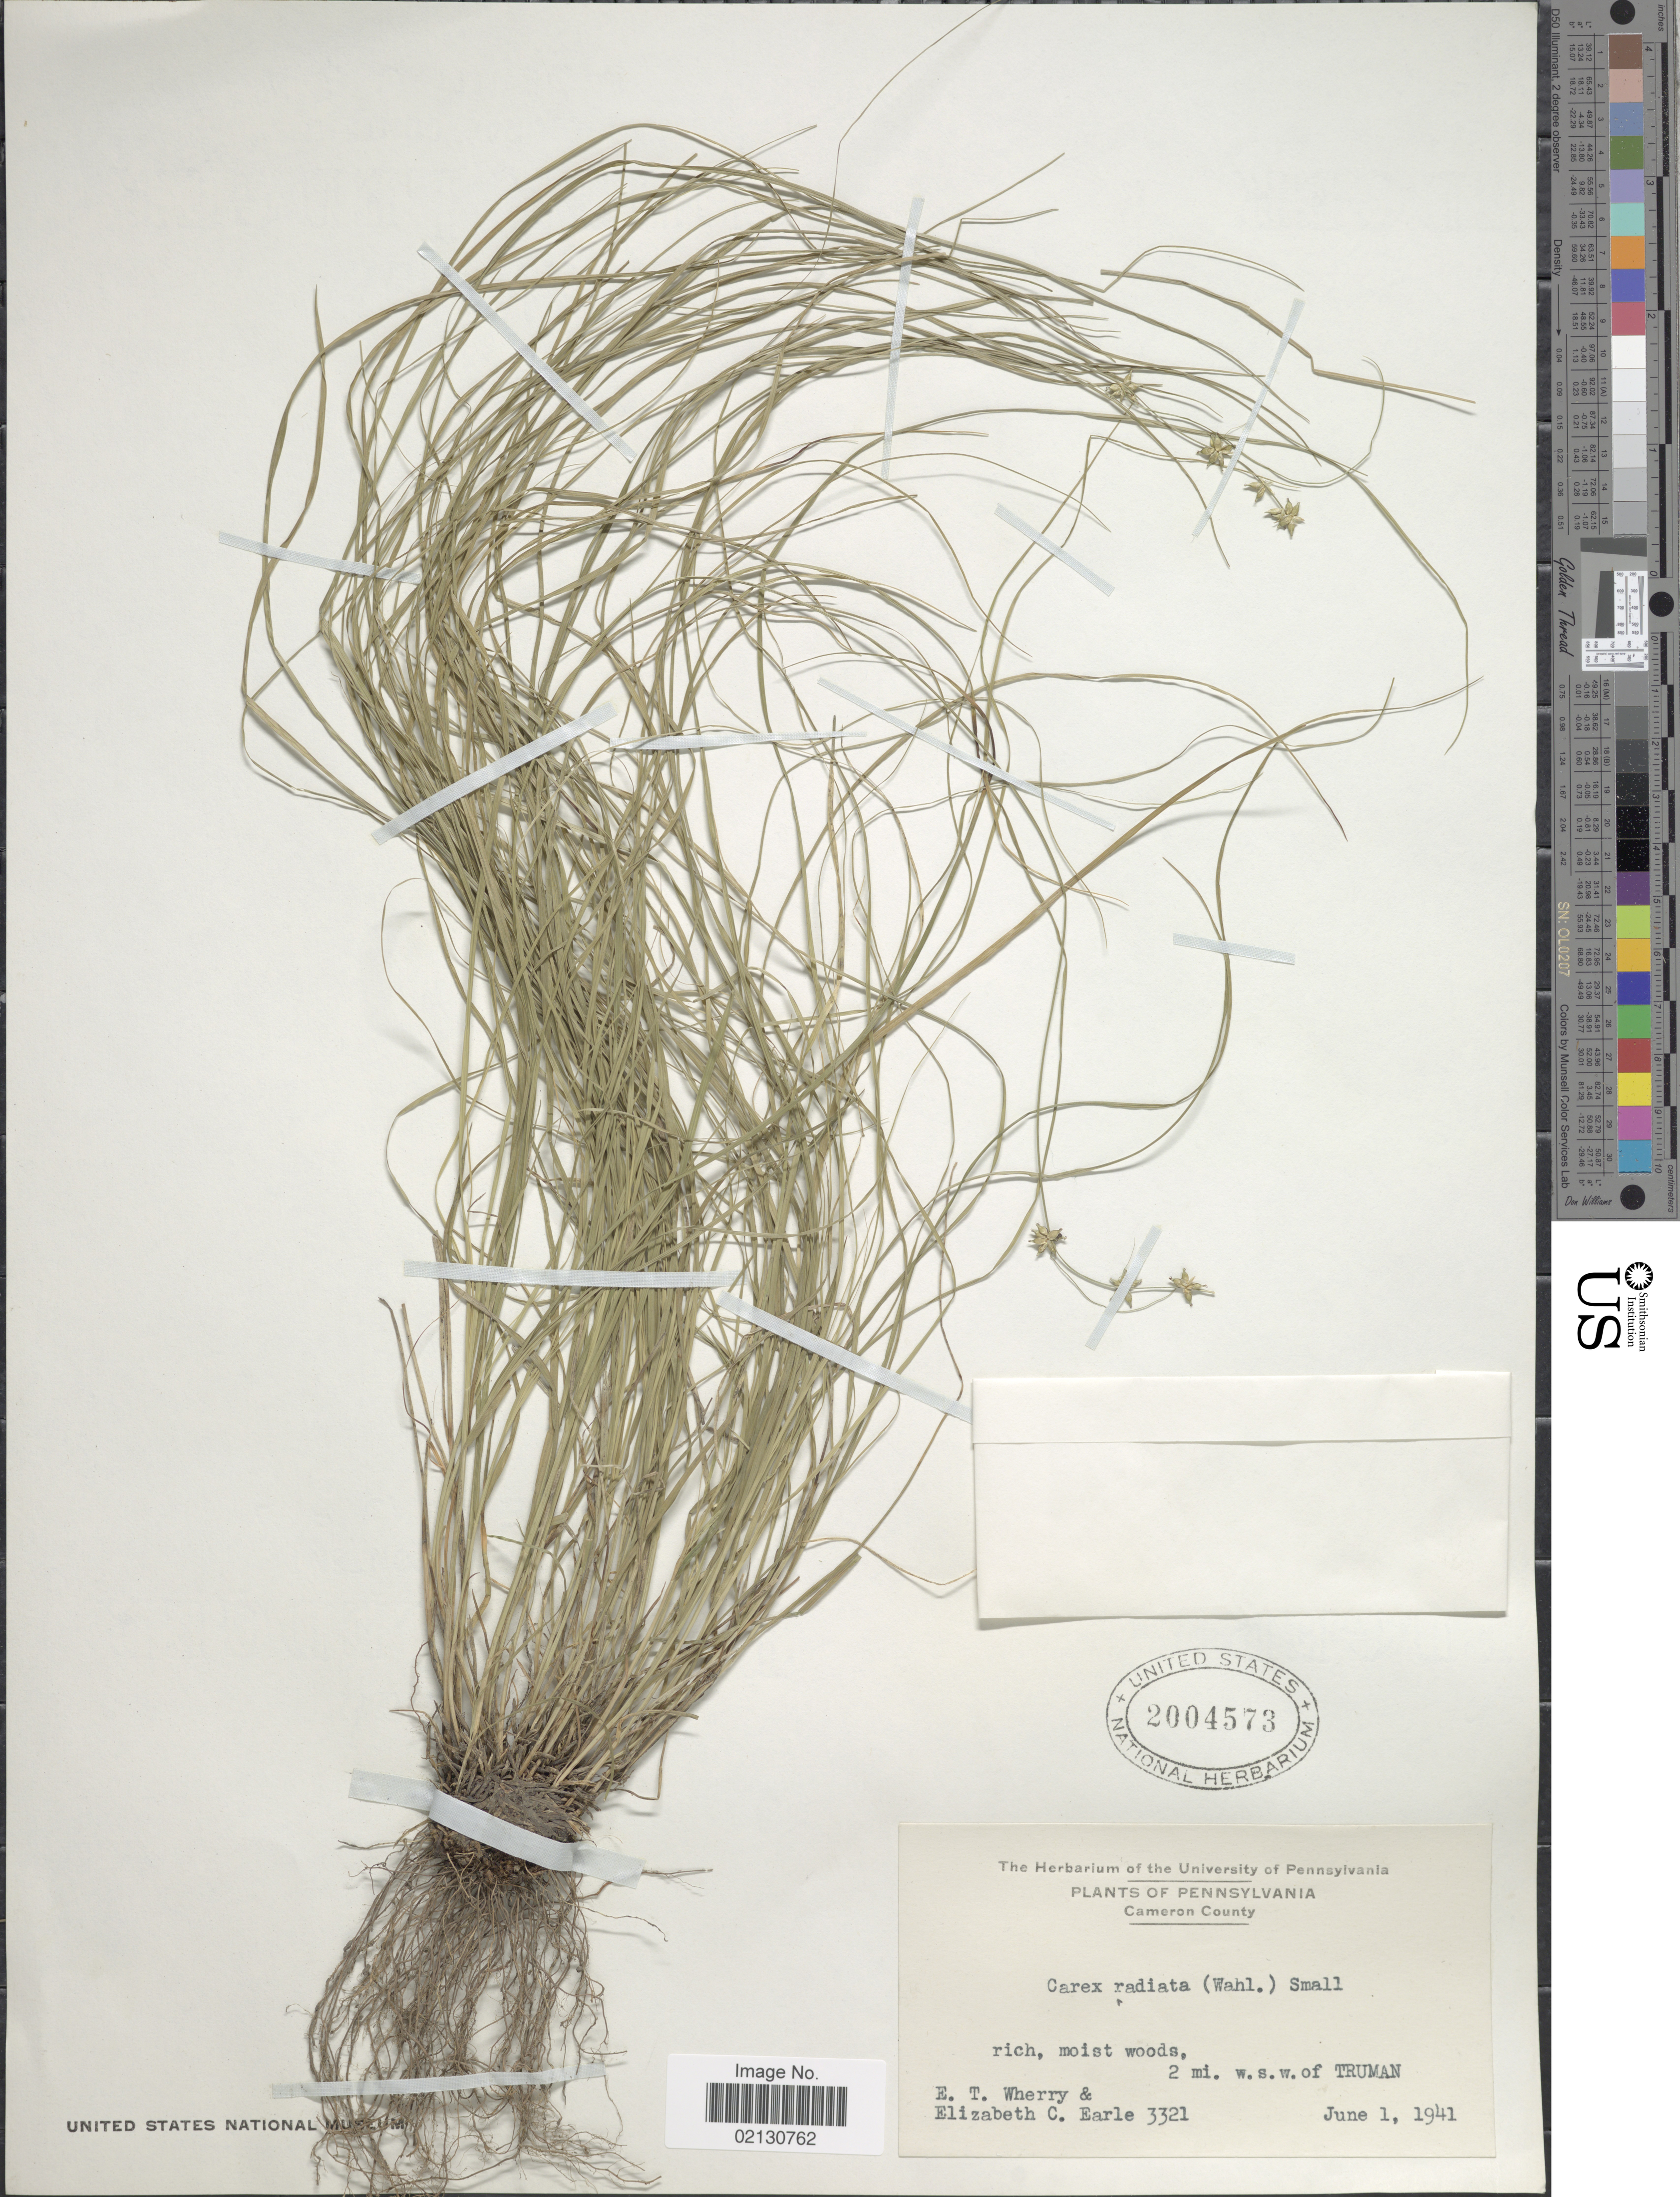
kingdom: Plantae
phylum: Tracheophyta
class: Liliopsida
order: Poales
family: Cyperaceae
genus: Carex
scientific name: Carex radiata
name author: (Wahlenb.) Small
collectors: E. T. Wherry & E. C. Earle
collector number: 3321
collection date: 1941-06-01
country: United States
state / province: Pennsylvania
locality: Cameron County. 2 mi. w.s.w. of Truman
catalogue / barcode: US 2004573